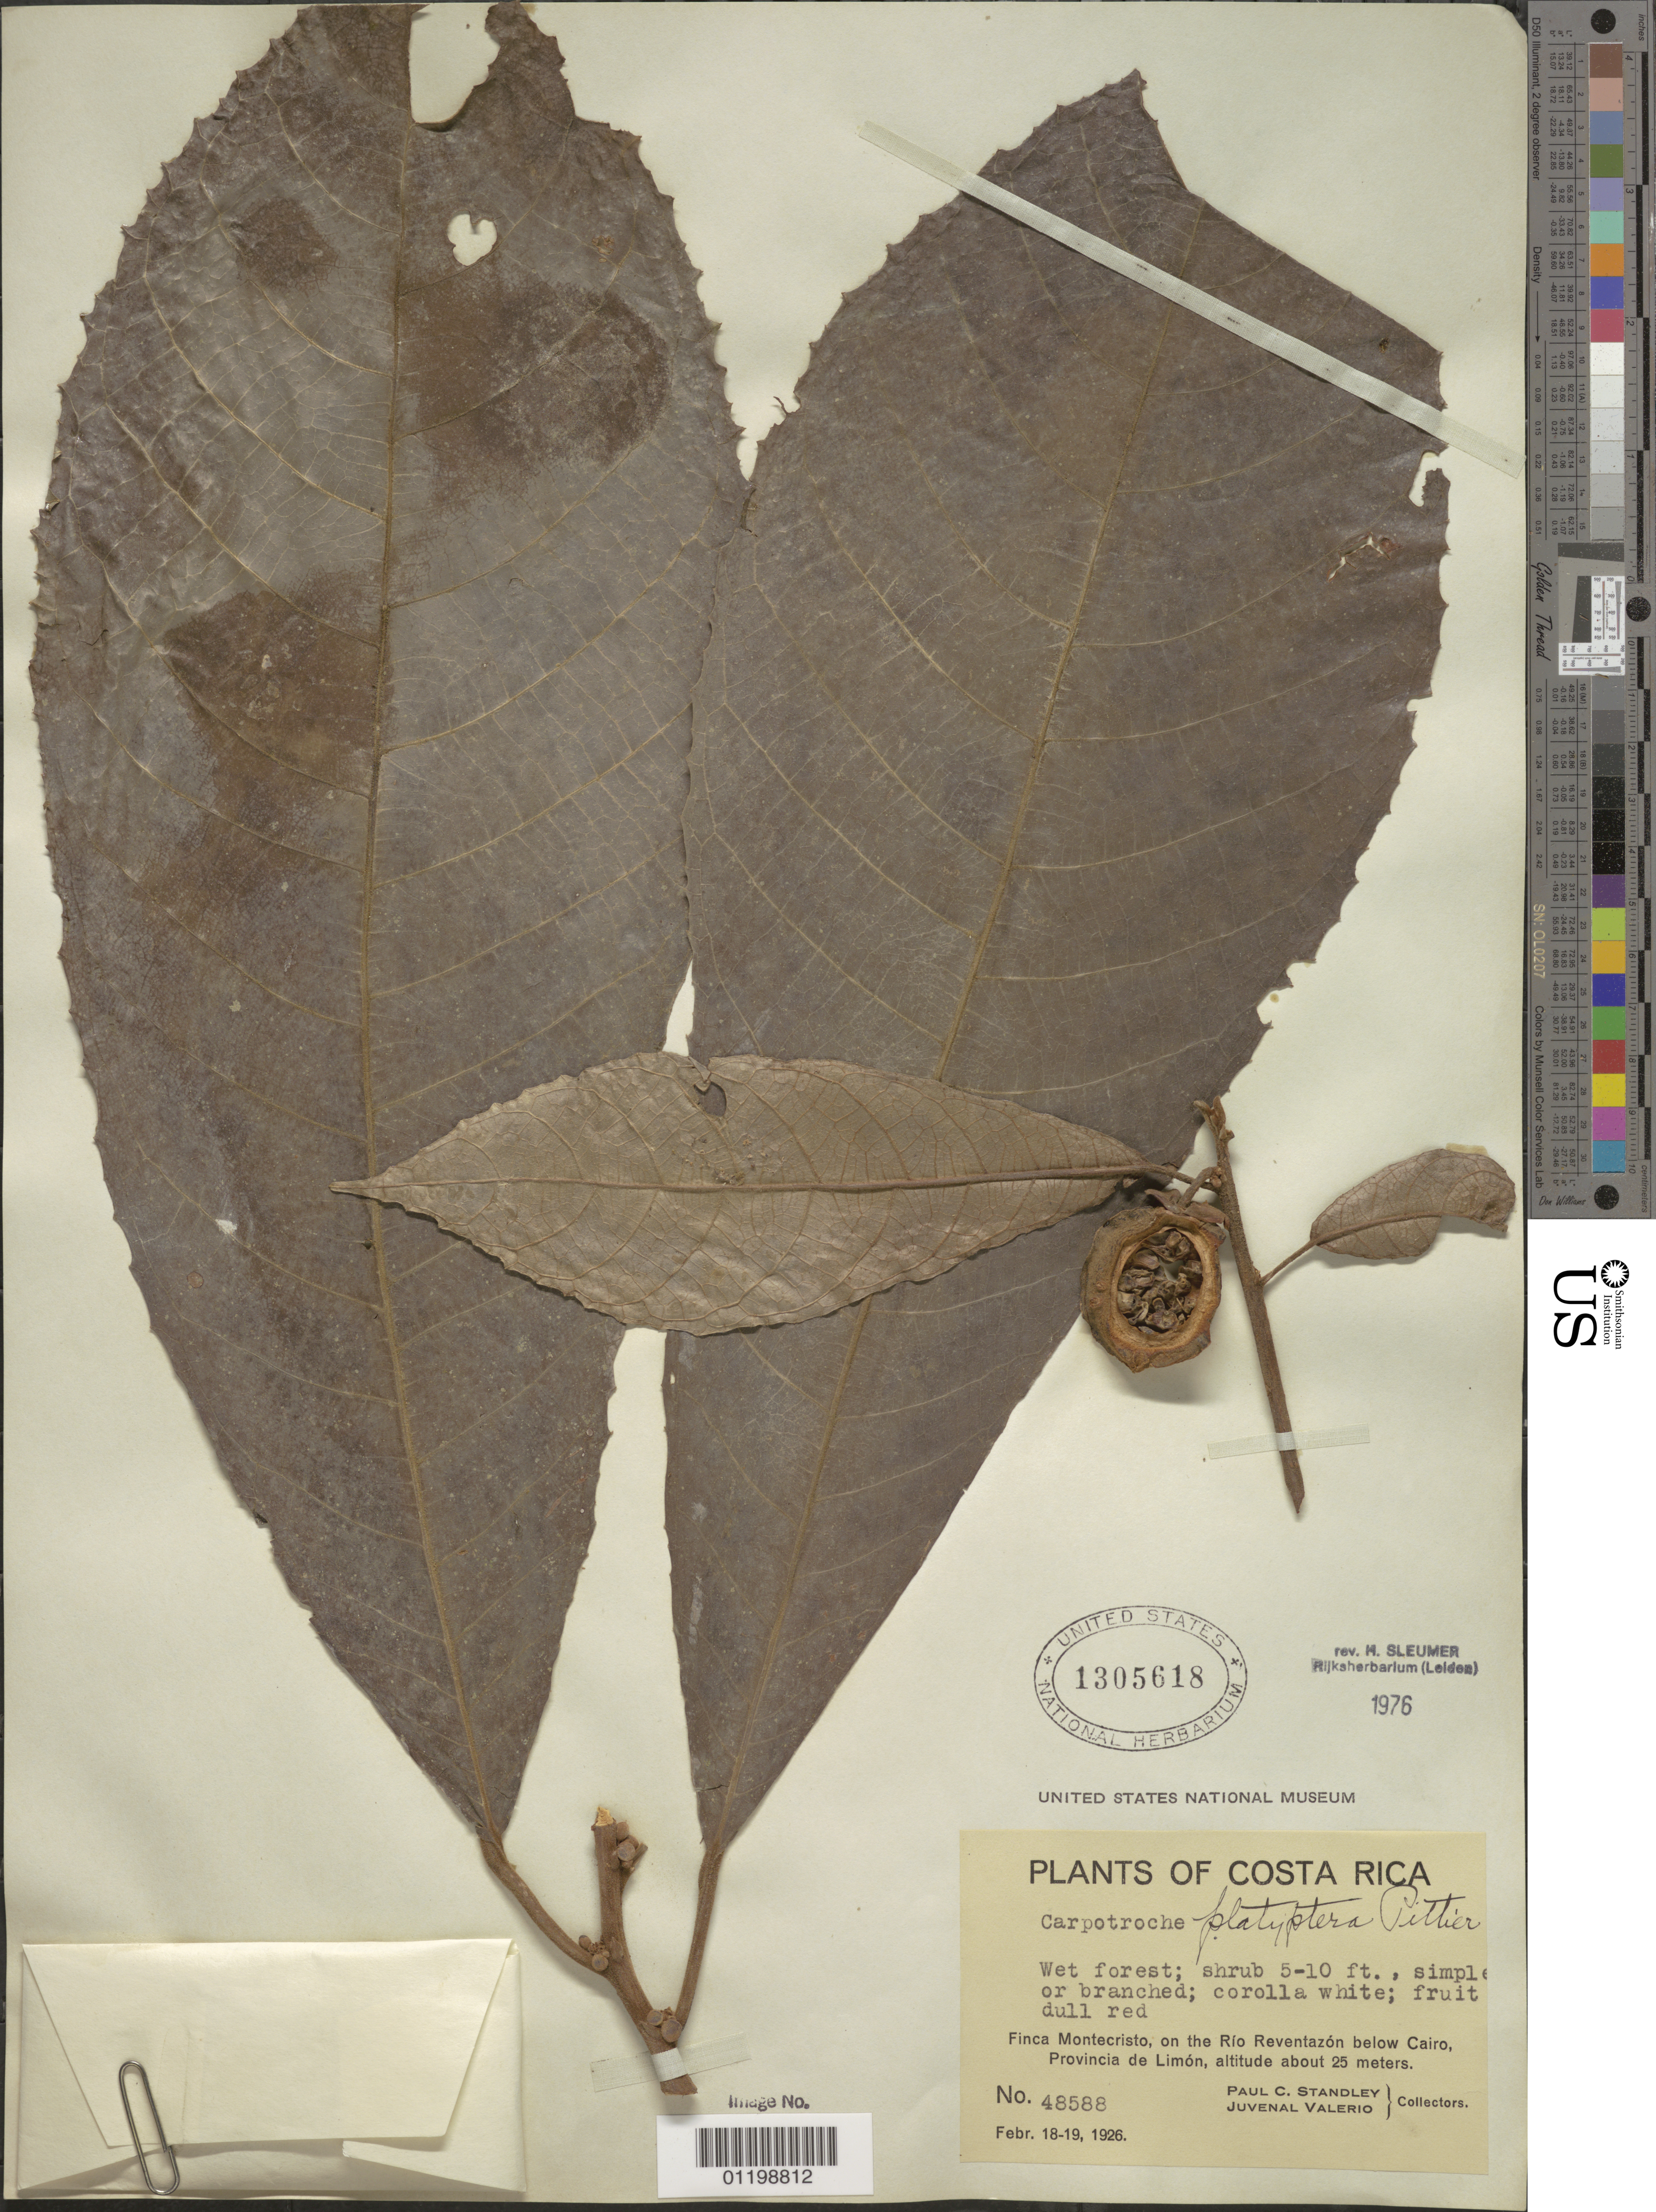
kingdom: Plantae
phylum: Tracheophyta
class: Magnoliopsida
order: Malpighiales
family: Achariaceae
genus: Carpotroche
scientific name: Carpotroche platyptera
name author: Pittier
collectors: P. C. Standley & J. Valerio R.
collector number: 48588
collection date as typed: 18 Feb 1926 to 19 Feb 1926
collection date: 1926-02-18/1926-02-19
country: Costa Rica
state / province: Limón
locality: Finca Montecristo, on the Río Reventazón below Cairo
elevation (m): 25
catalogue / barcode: US 1305618